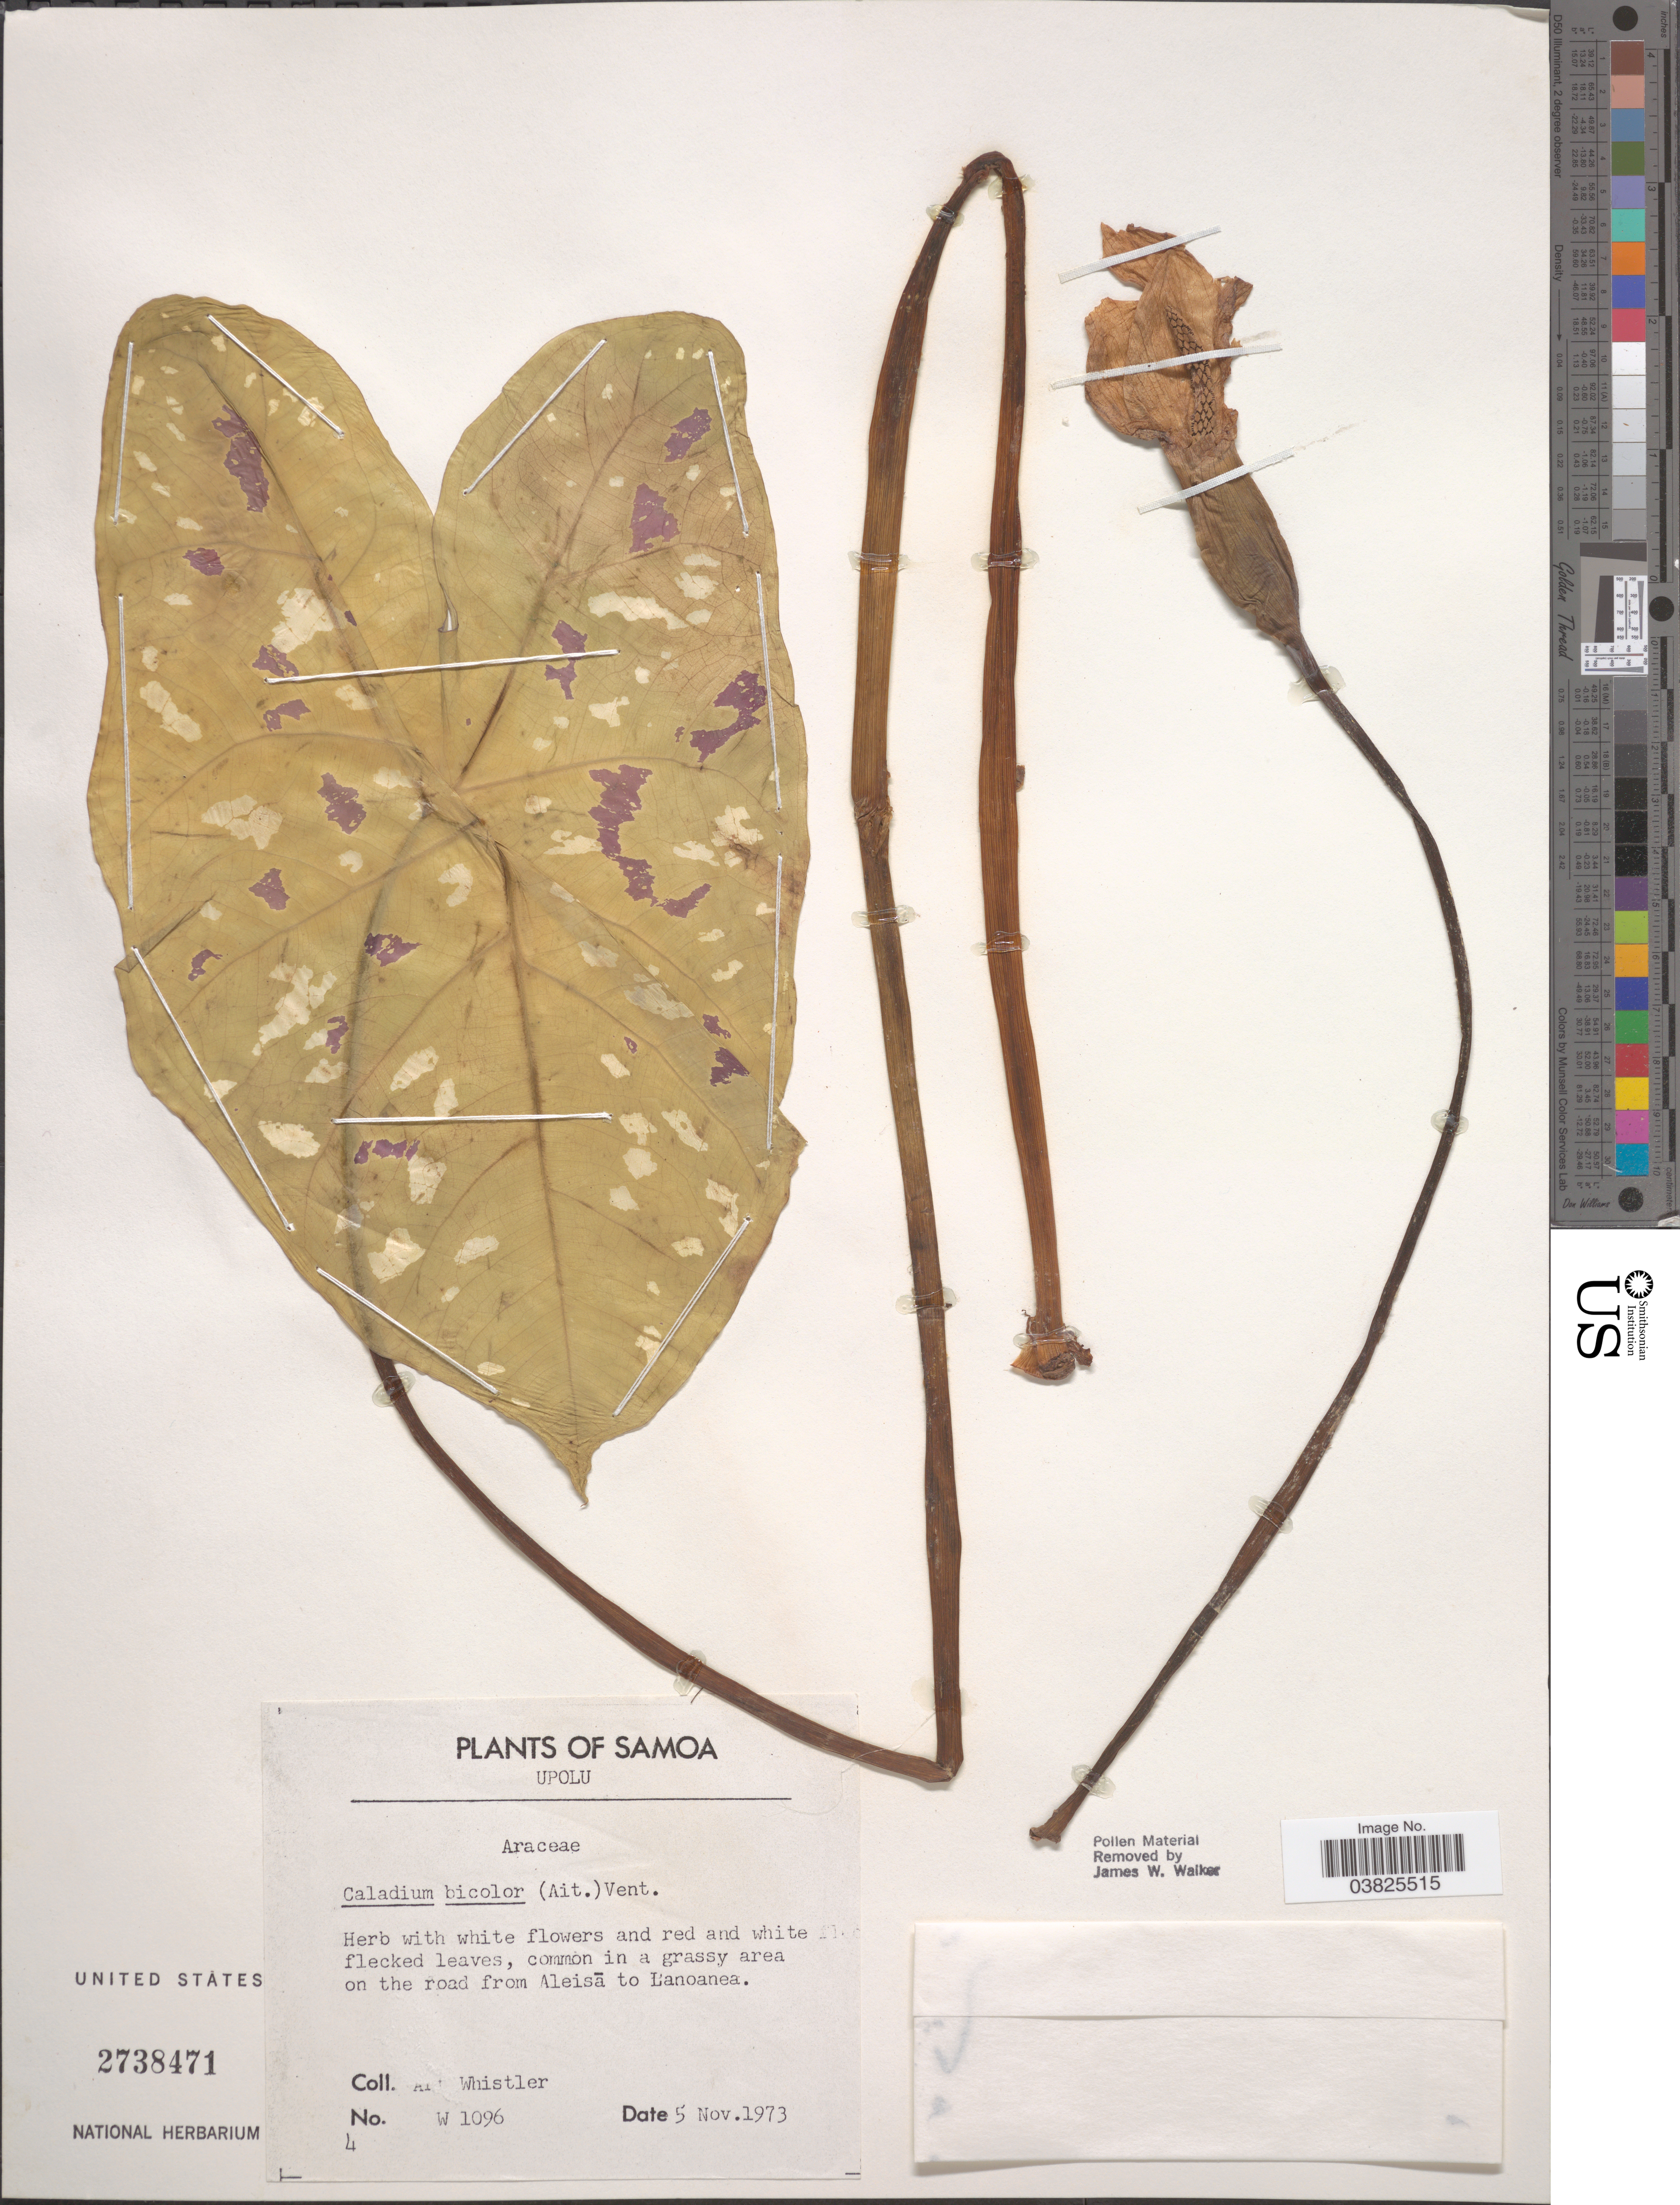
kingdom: Plantae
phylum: Tracheophyta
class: Liliopsida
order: Alismatales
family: Araceae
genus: Caladium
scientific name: Caladium bicolor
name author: (Aiton) Vent.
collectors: A. Whistler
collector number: W1906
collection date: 1973-11-05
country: Samoa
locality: Samoa. Upolu. On the road from Aleisā to Lanoanea.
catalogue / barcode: US 2738471